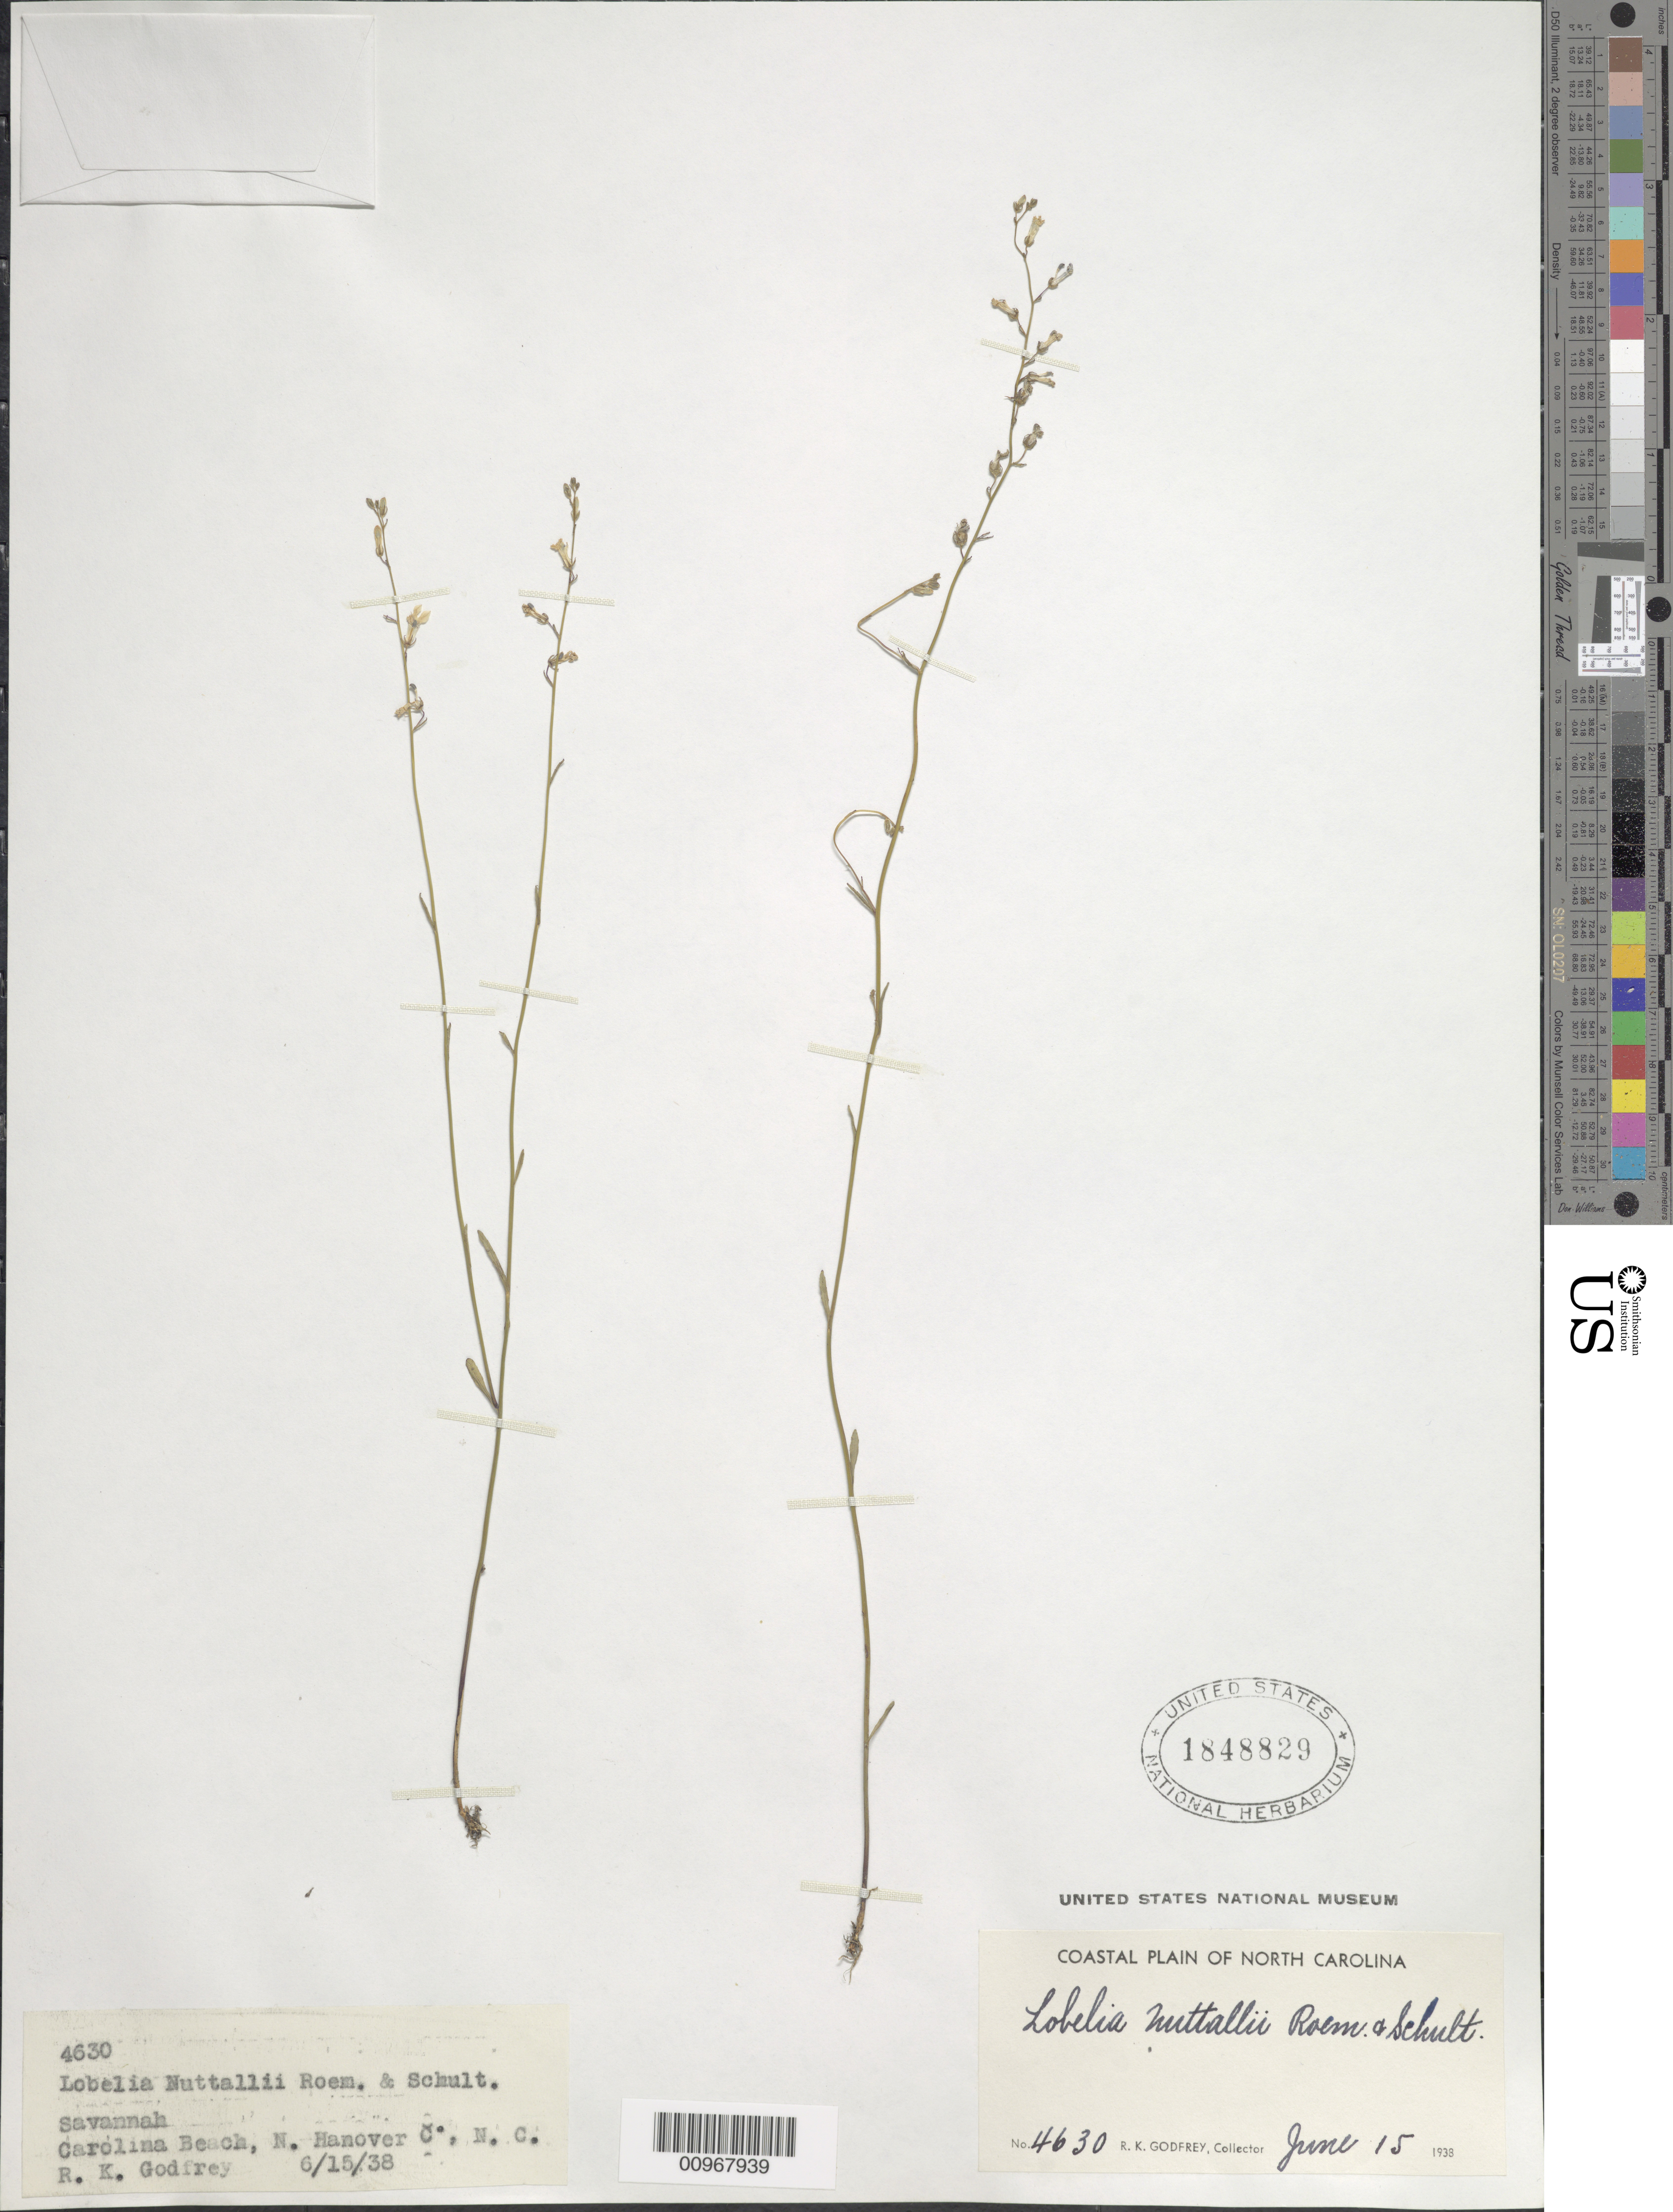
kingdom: Plantae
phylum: Tracheophyta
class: Magnoliopsida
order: Asterales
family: Campanulaceae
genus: Lobelia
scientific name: Lobelia nuttallii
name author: Schult.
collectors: R. K. Godfrey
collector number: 4630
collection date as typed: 15 Jun 1938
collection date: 1938-06-15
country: United States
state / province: North Carolina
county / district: New Hanover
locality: Carolina Beach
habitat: savannah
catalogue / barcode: US 1848829